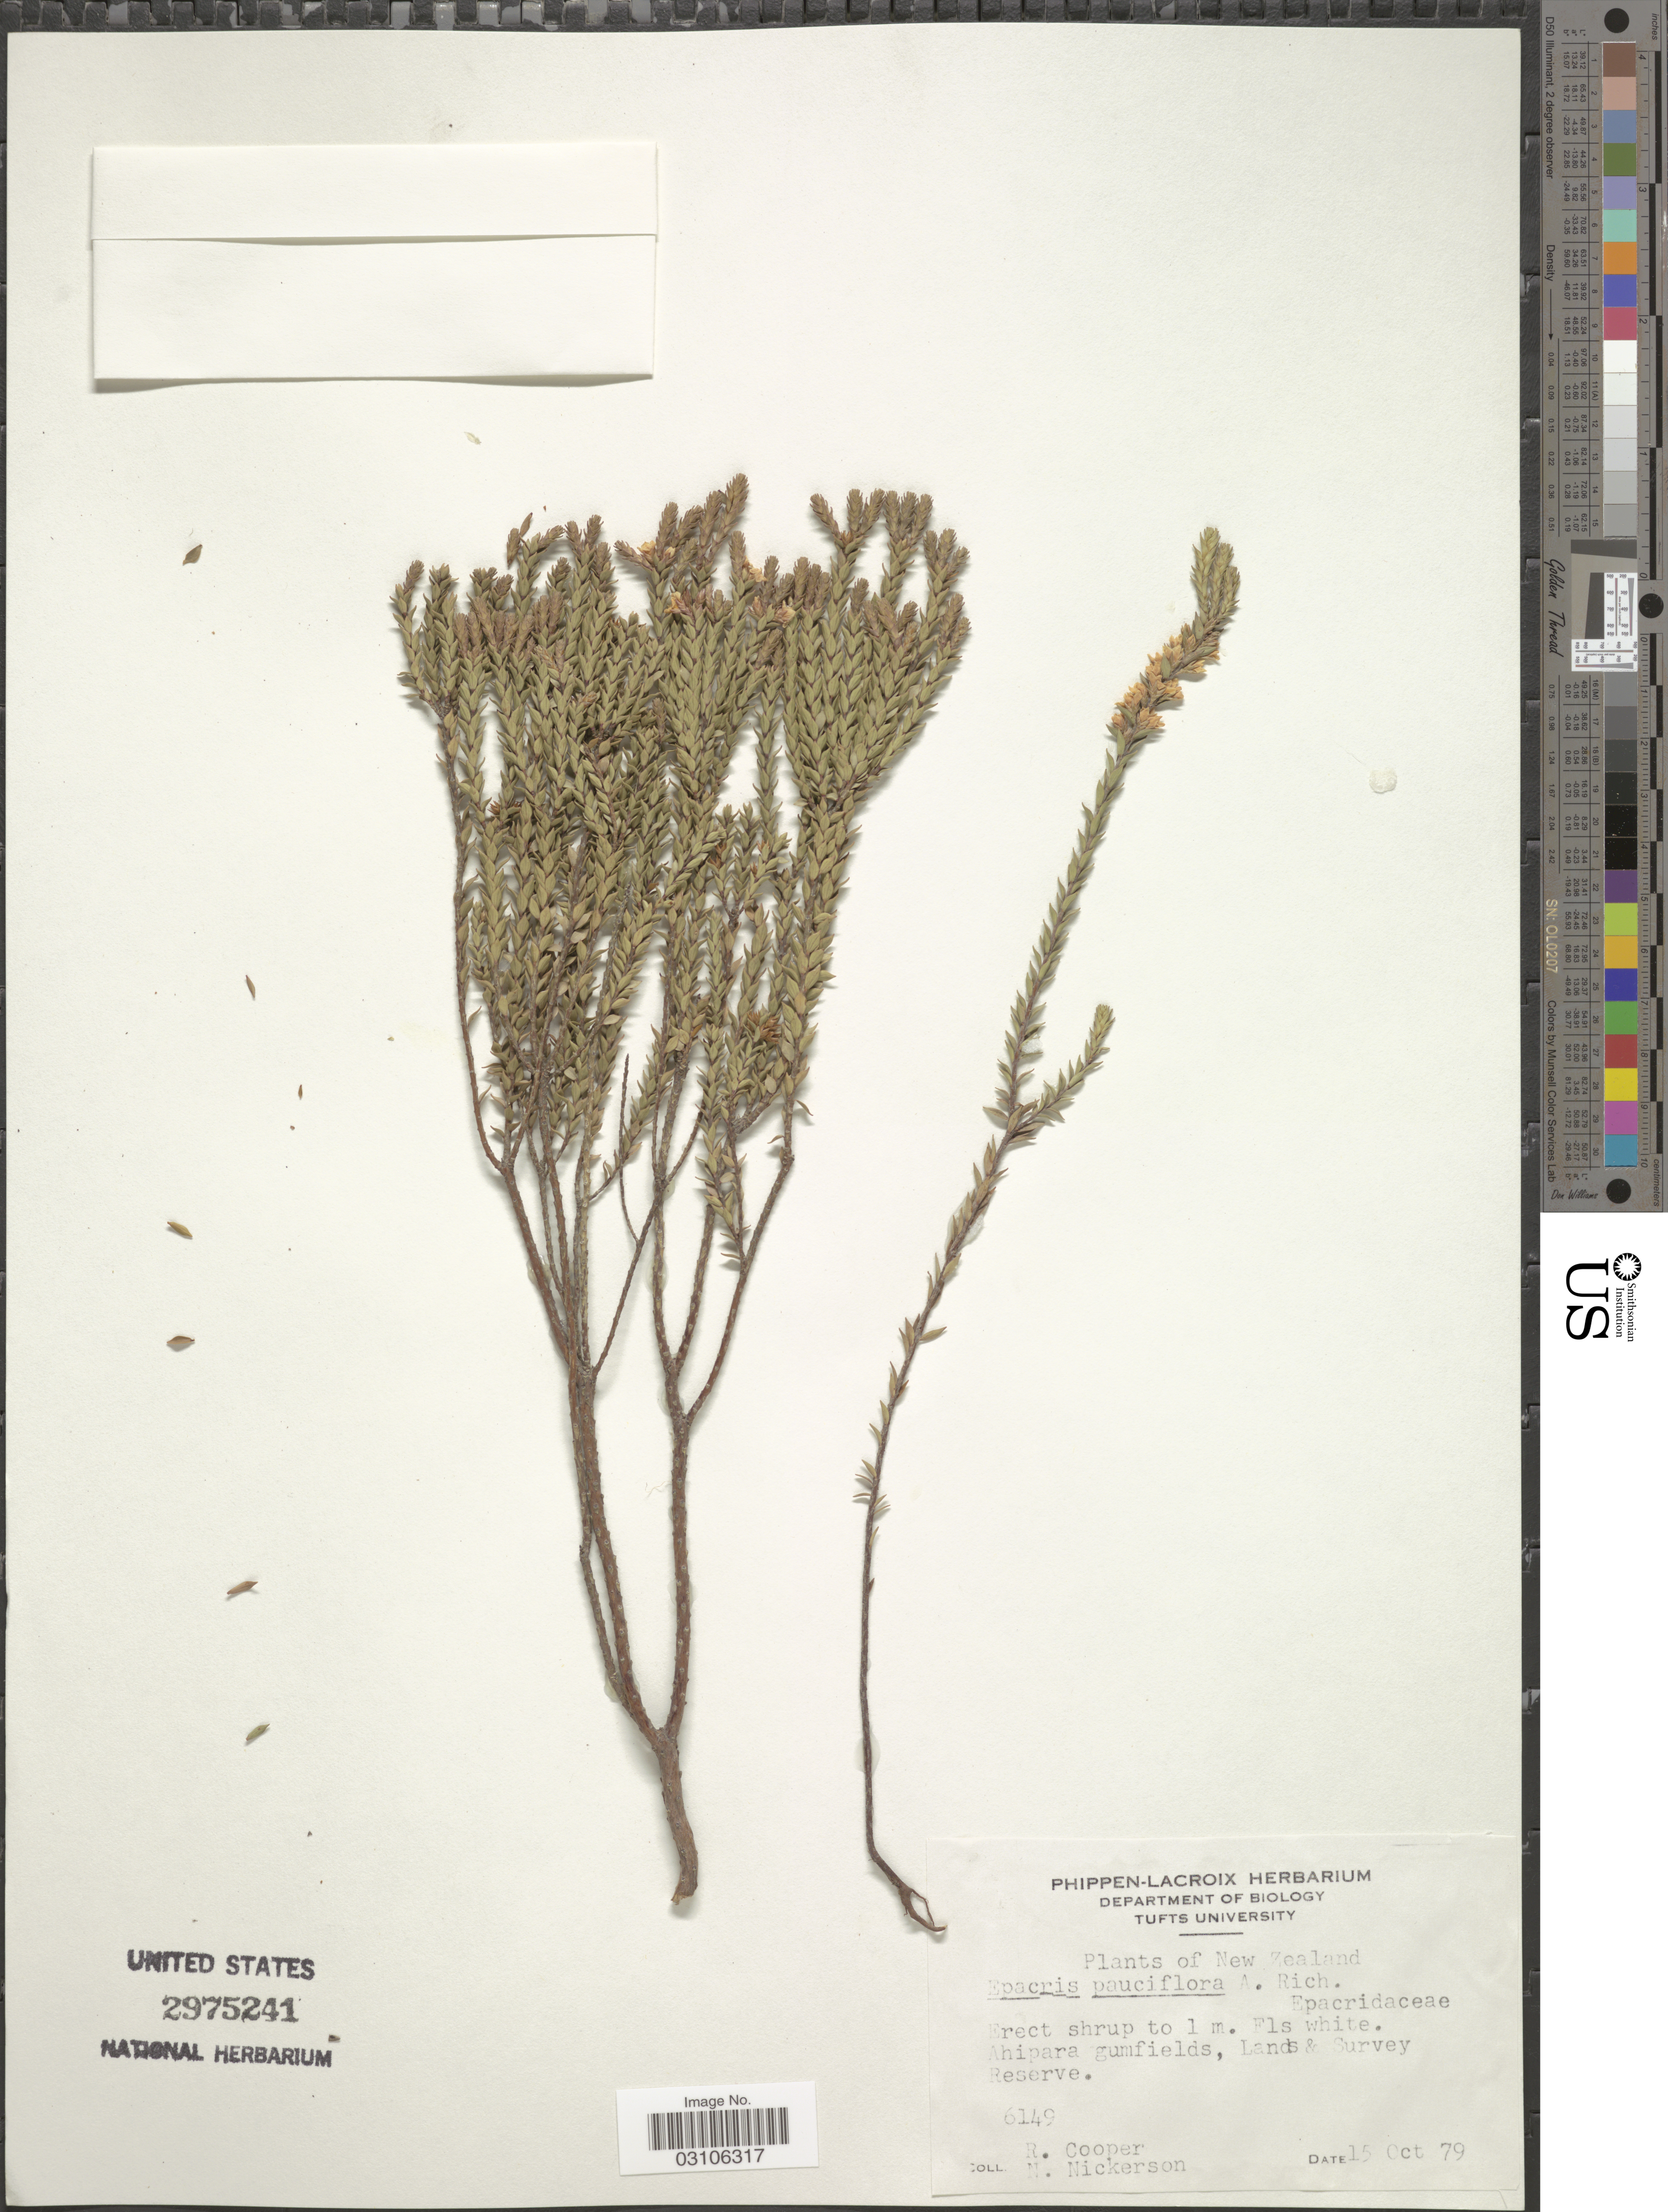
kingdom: Plantae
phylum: Tracheophyta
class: Magnoliopsida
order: Ericales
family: Ericaceae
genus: Epacris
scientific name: Epacris pauciflora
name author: A. Rich.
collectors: R. Cooper & N. Nickerson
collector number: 6149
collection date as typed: Transcribed d/m/y: 15/10/79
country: New Zealand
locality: Ahipara gumfields, Lands & Survey Reserve.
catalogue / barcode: US 2975241